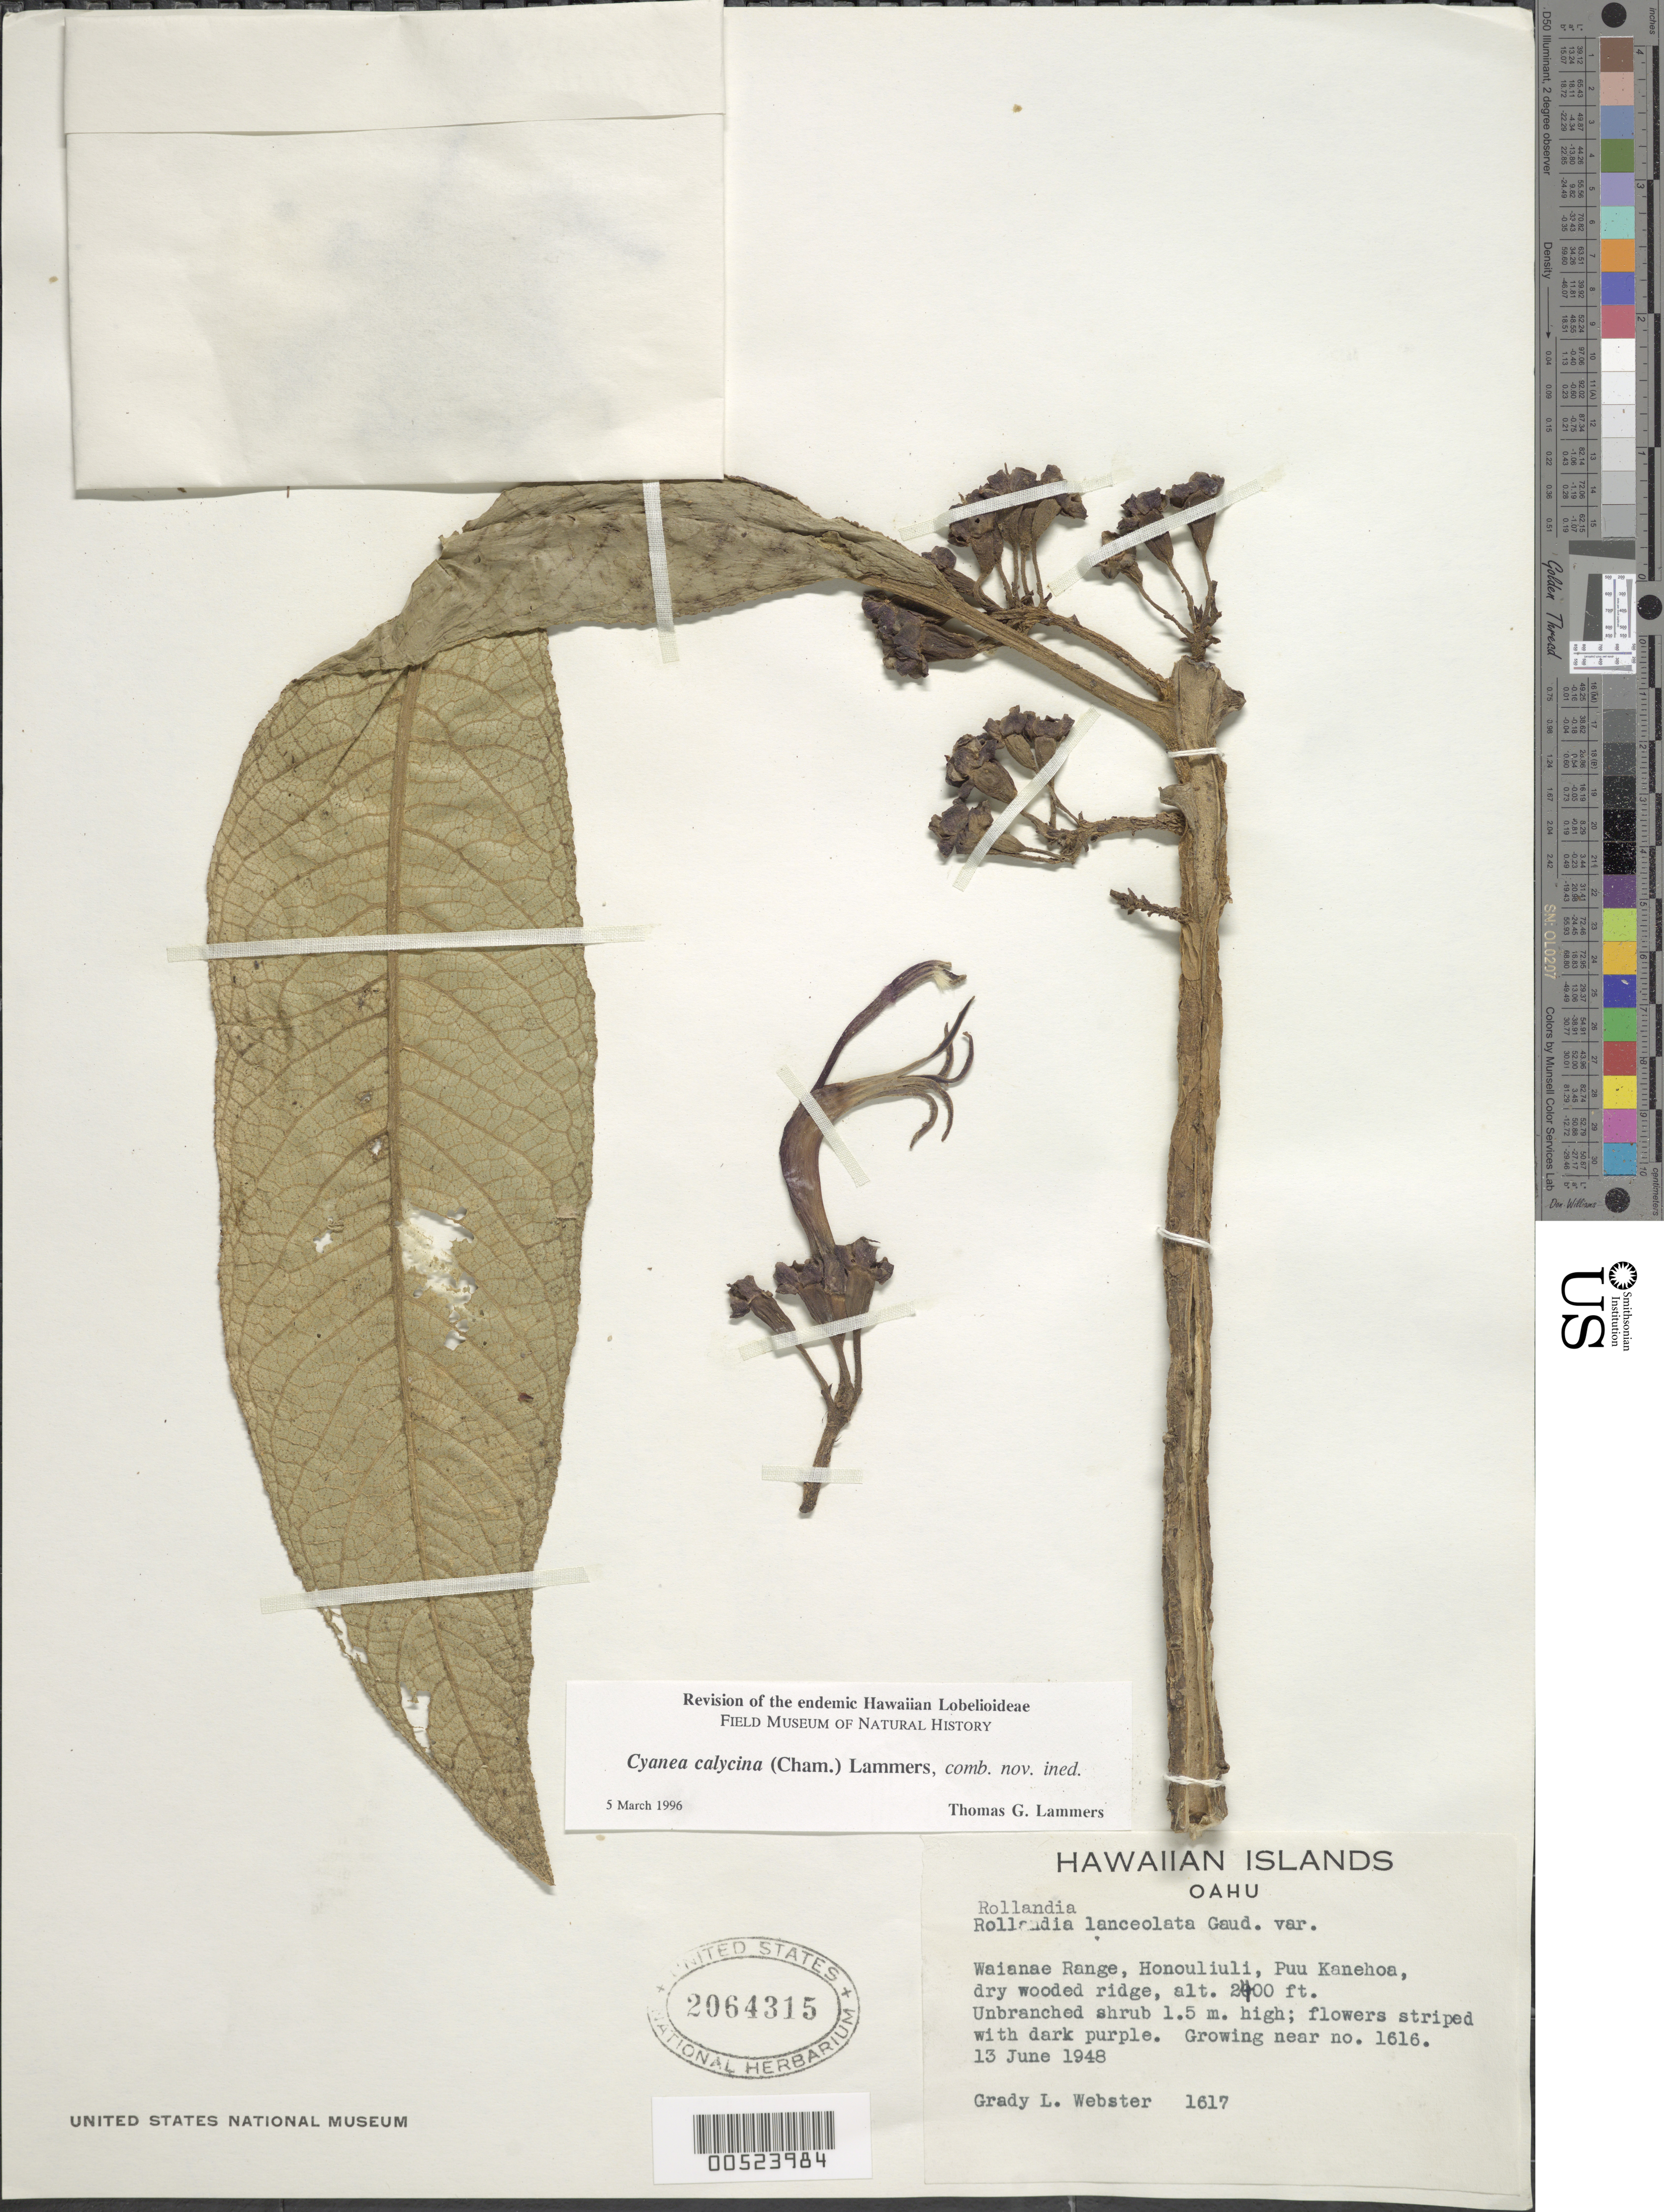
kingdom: Plantae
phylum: Tracheophyta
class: Magnoliopsida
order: Asterales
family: Campanulaceae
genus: Cyanea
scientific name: Cyanea calycina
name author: (Cham.) Lammers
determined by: Lammers, T. G.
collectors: G. L. Webster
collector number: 1617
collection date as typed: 13 Jun 1948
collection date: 1948-06-13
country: United States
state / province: Hawaii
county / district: Honolulu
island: Oahu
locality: Waianae Range, Honouliuli, Puu Kanehoa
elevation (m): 732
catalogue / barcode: US 2064315